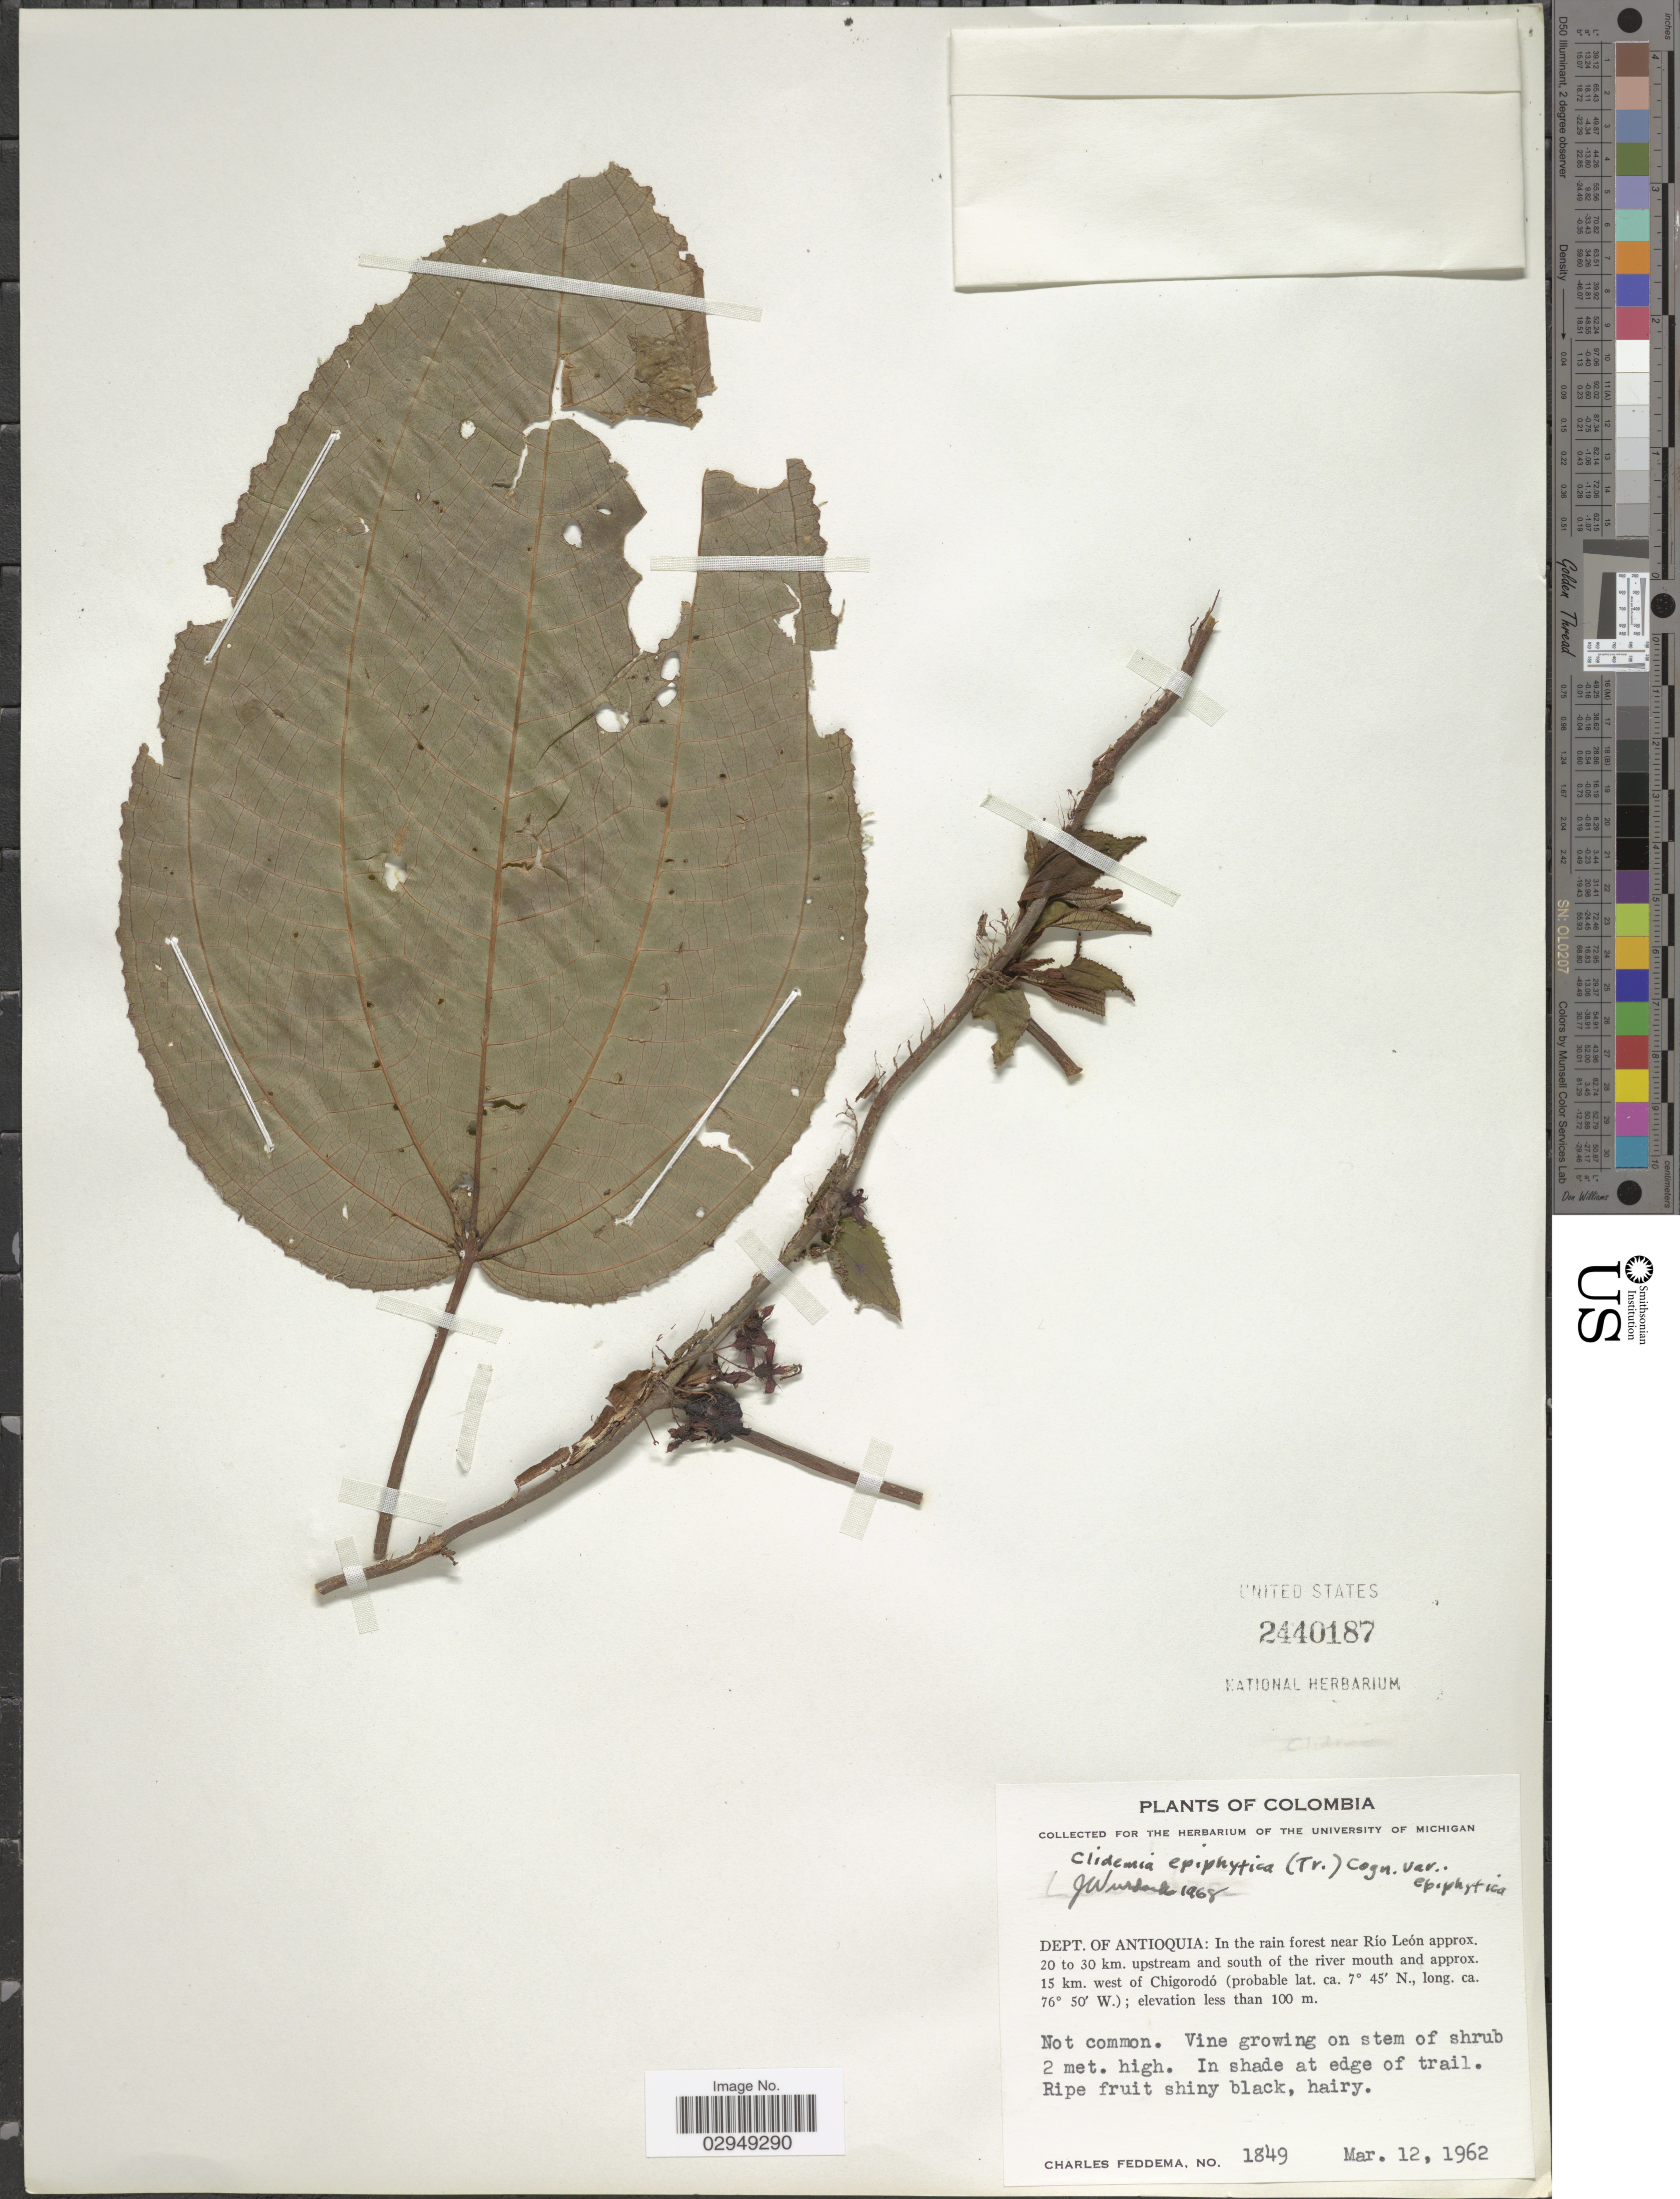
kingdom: Plantae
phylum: Tracheophyta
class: Magnoliopsida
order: Myrtales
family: Melastomataceae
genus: Clidemia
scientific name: Clidemia epiphytica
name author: (Triana) Cogn.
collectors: C. Feddema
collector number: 1849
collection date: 1962-03-12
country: Colombia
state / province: Antioquia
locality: Dept. of Antioquia: In the rain forest near Río León approx. 20 to 30 km. upstream and south of the river mouth and approx. 15 km. west of Chogorodó.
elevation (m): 100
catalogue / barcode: US 2440187